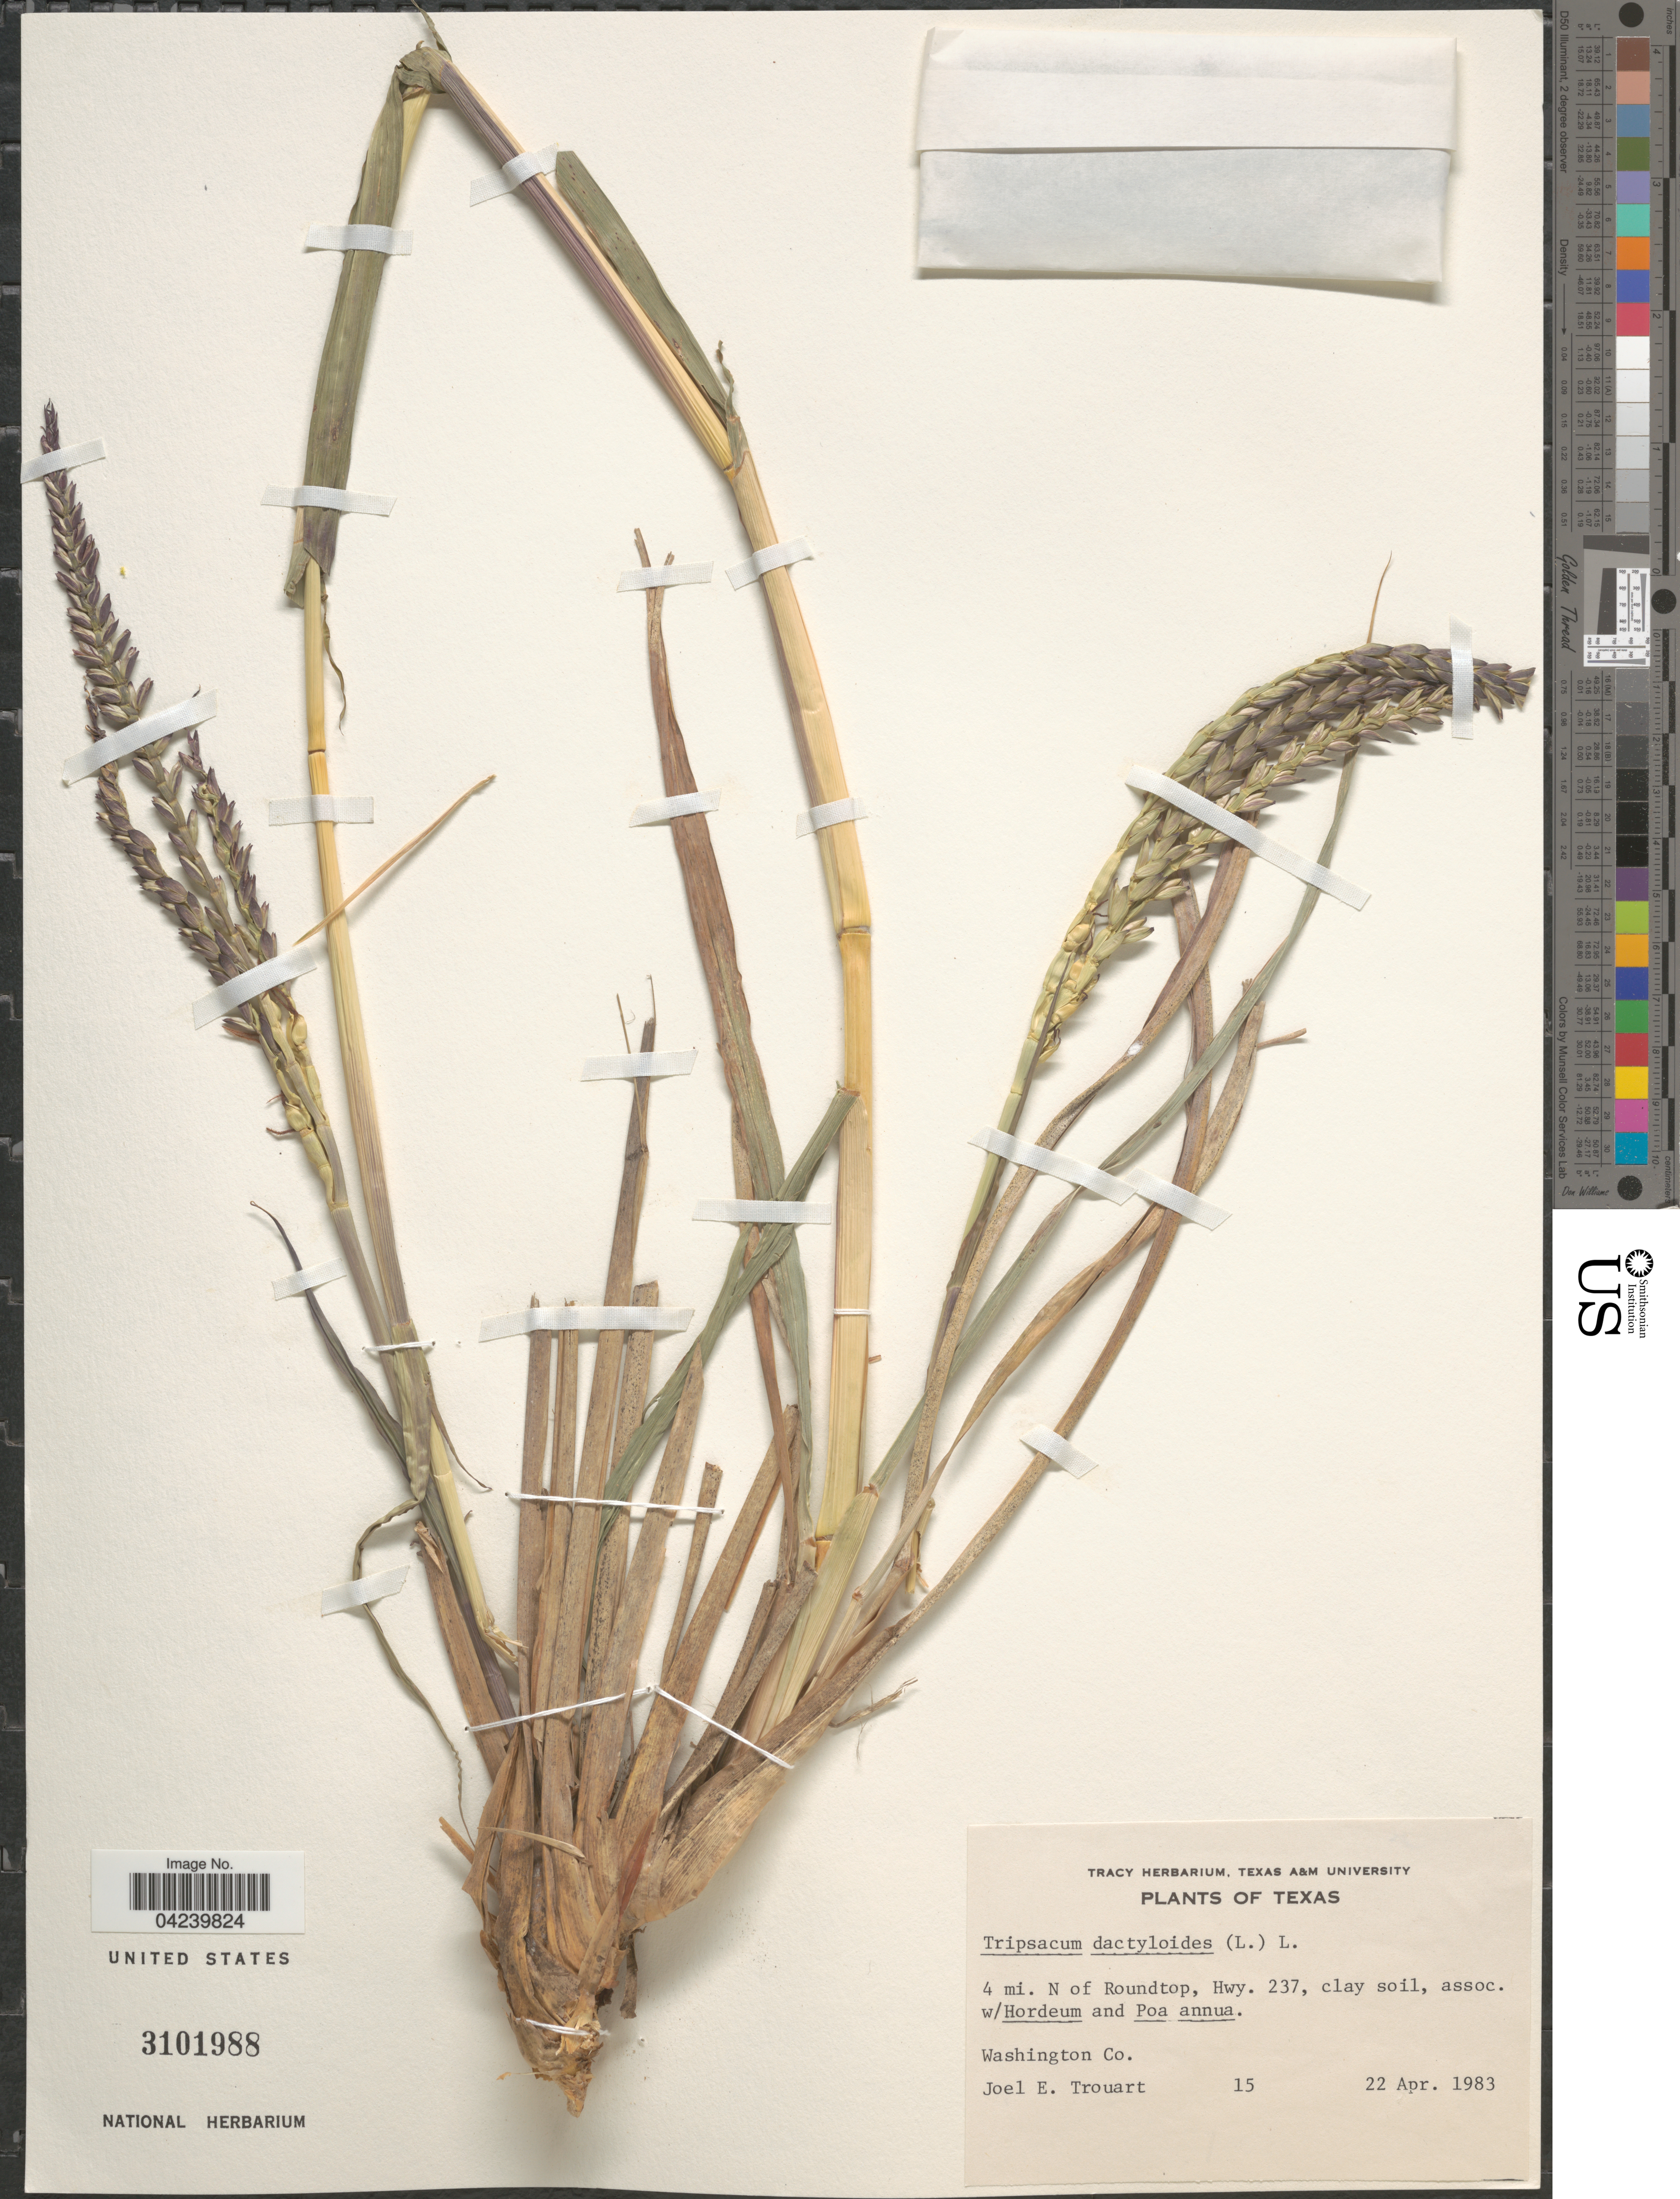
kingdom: Plantae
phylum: Tracheophyta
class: Liliopsida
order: Poales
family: Poaceae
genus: Tripsacum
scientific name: Tripsacum dactyloides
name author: (L.) L.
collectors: J. Trouart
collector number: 15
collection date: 1983-04-22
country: United States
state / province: Texas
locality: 4 mi. N of Roundtop, Hwy. 237. Washington Co.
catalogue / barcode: US 3101988